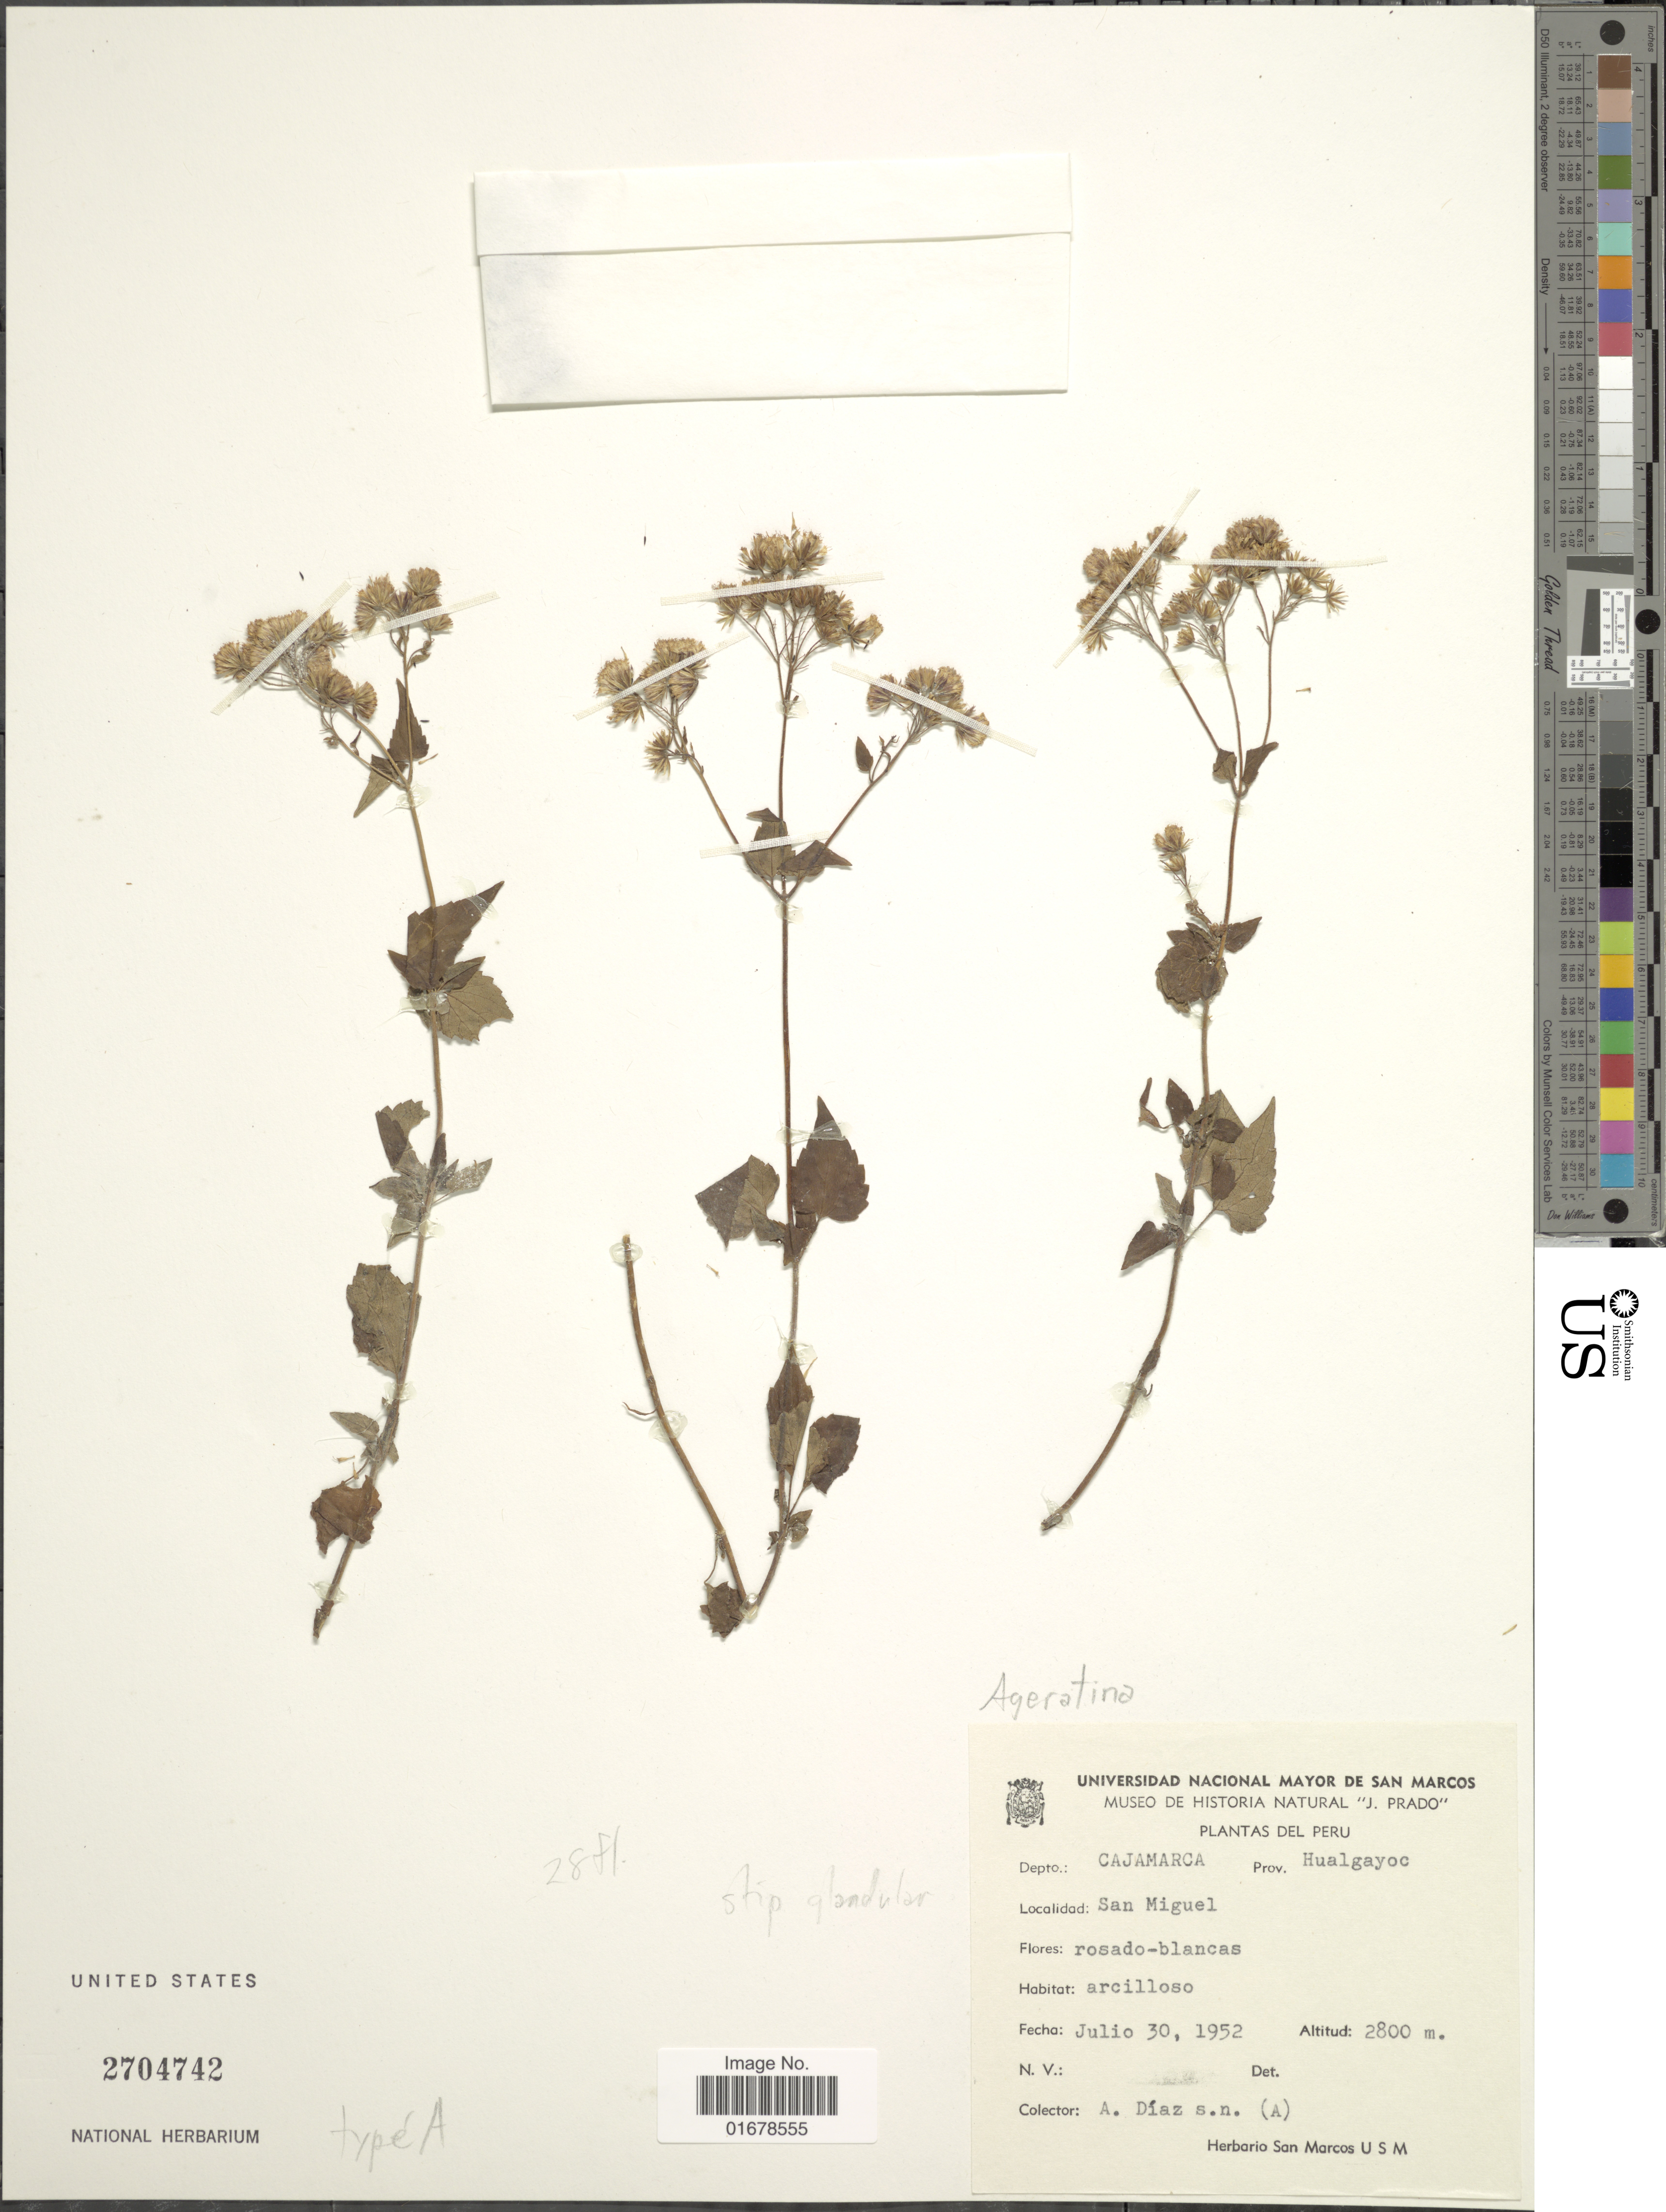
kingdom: Plantae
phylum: Tracheophyta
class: Magnoliopsida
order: Asterales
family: Asteraceae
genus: Ageratina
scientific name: Ageratina sp.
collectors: A. Díaz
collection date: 1952-07-30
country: Peru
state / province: Cajamarca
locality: Depto. Cajamarca, Prov.: Hualgayoc, San Miguel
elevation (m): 2800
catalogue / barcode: US 2704742